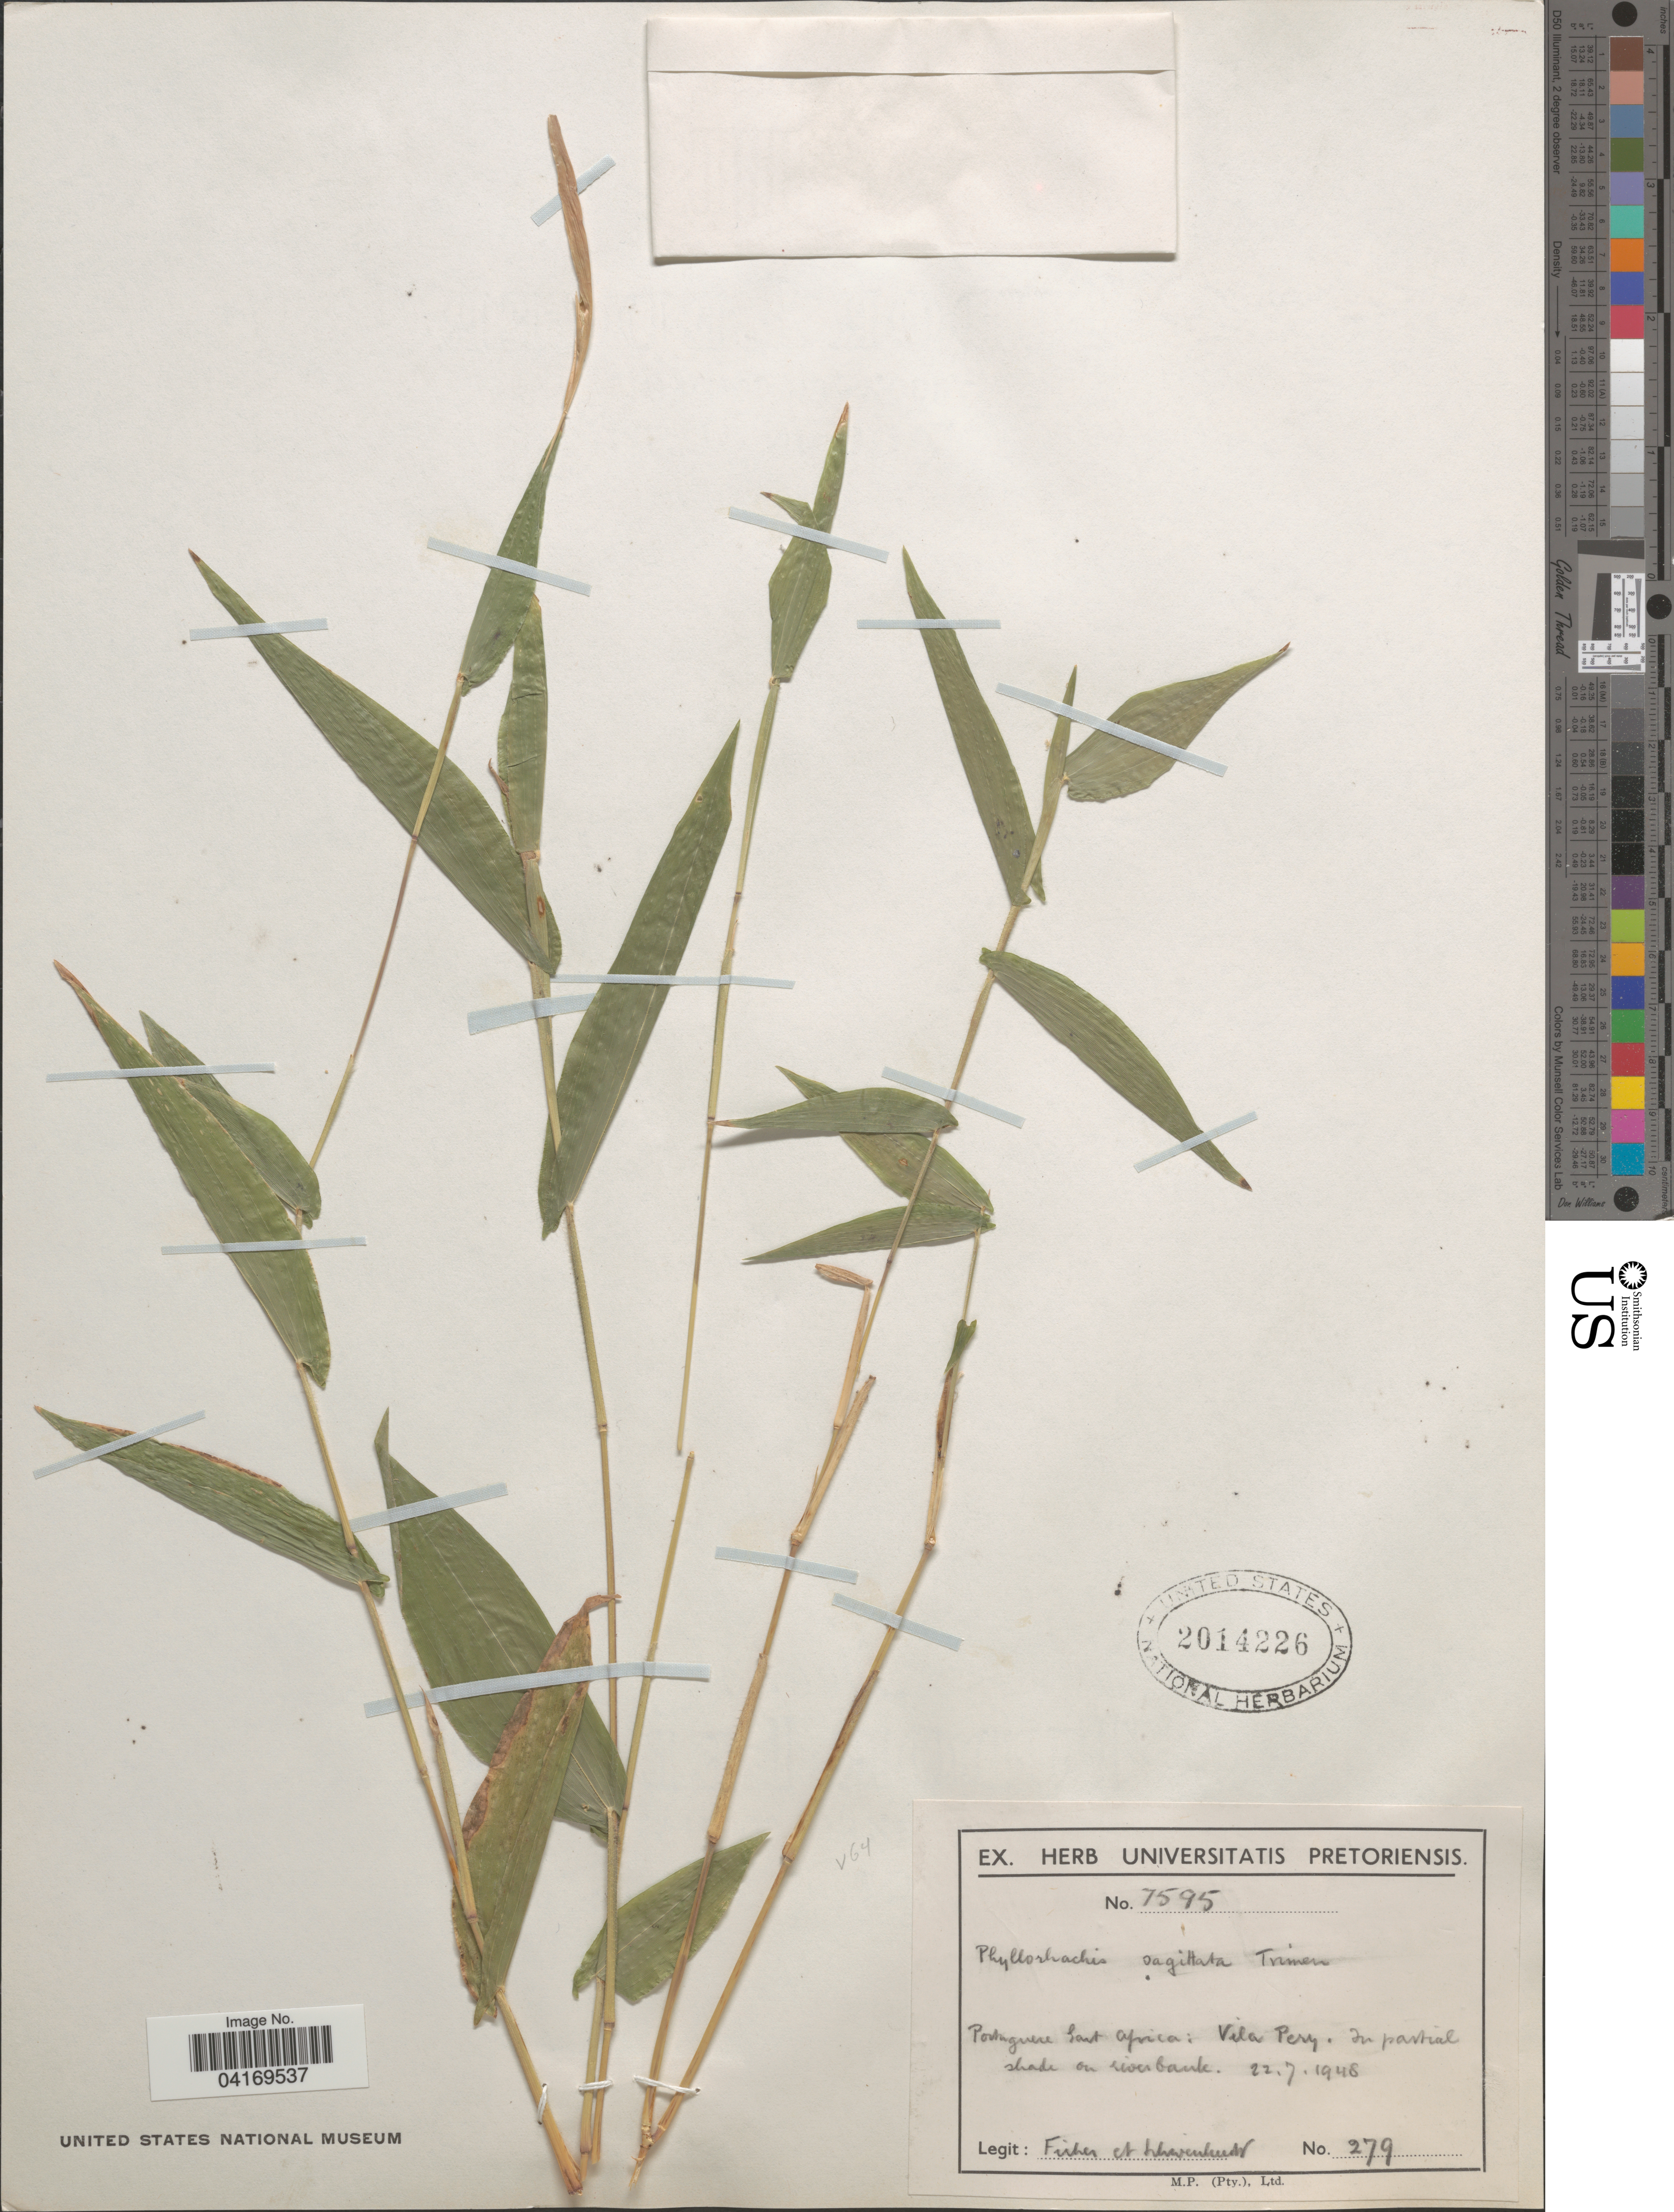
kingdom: Plantae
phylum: Tracheophyta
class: Liliopsida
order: Poales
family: Poaceae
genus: Phyllorachis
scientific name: Phyllorachis sagittata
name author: Trimen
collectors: -- Fisher & -. Schweickerdt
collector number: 279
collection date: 1948-07-22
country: Mozambique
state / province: Manica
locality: Portuguese East Africa: Vila Pery.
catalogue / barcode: US 2014226